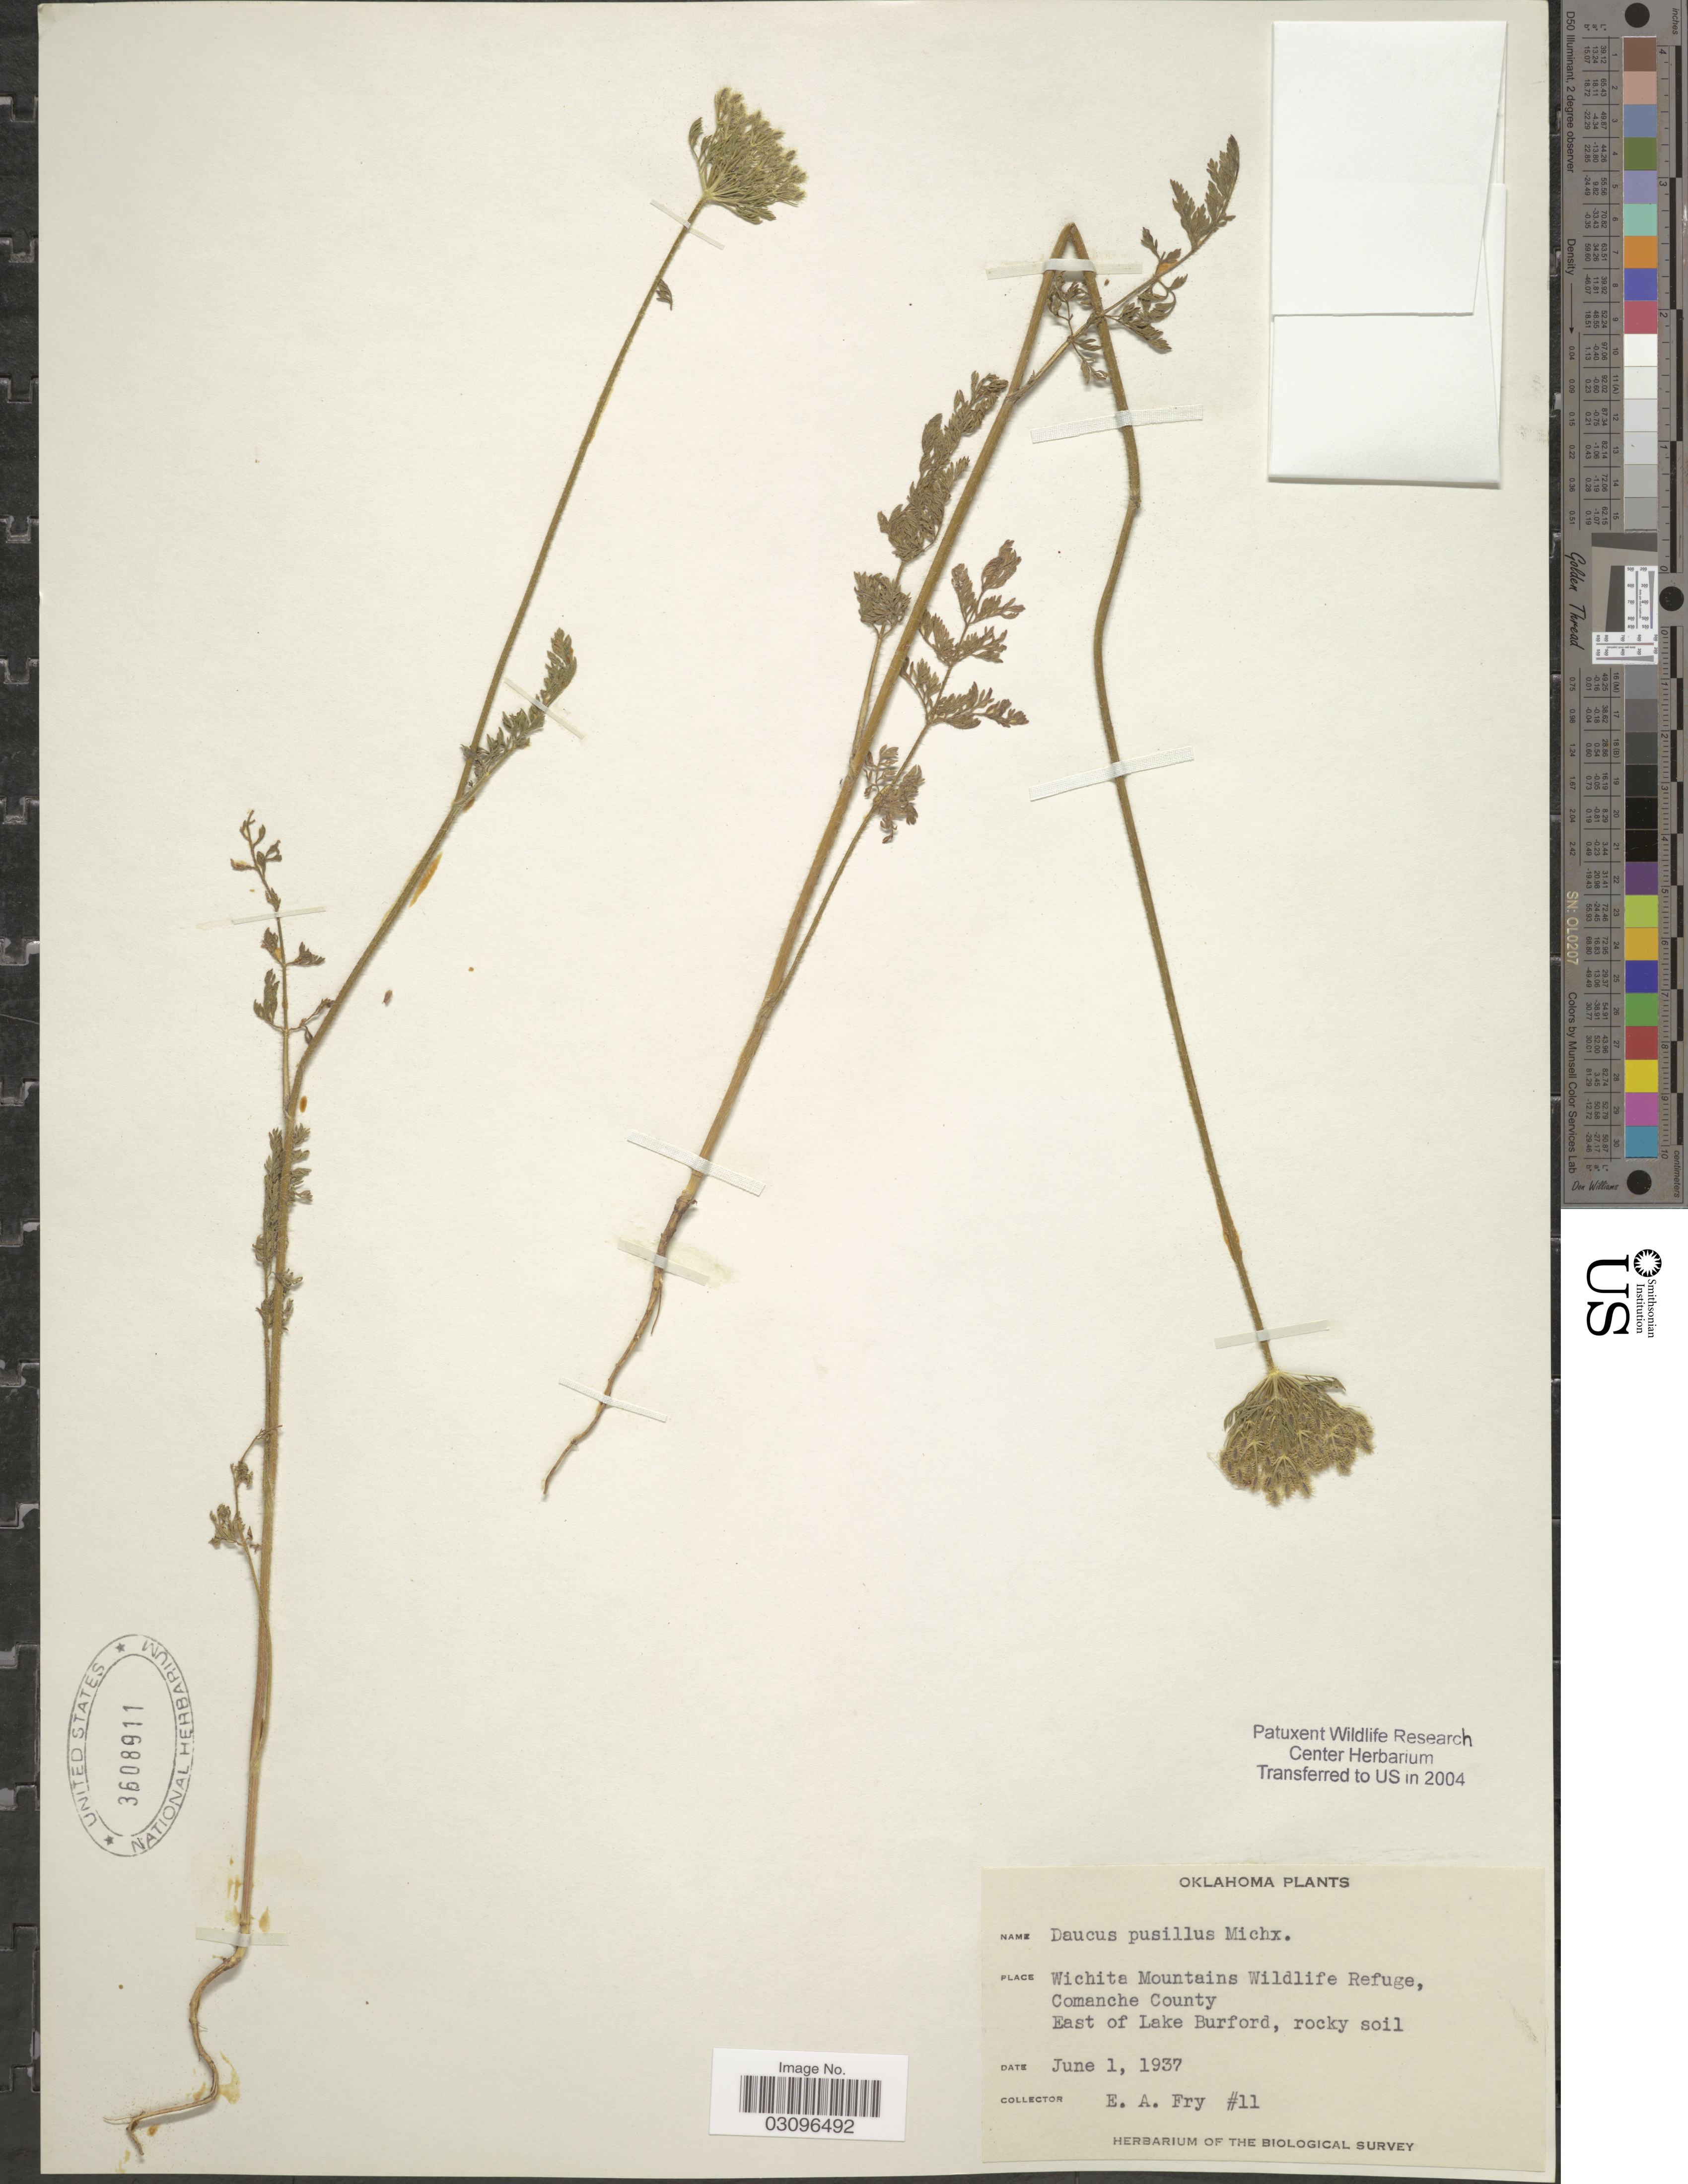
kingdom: Plantae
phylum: Tracheophyta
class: Magnoliopsida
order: Apiales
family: Apiaceae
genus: Daucus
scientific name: Daucus pusillus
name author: Michx.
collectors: E. Fry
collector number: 11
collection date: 1937-06-01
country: United States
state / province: Oklahoma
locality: Wichita Mountains Wildlife Refuge, Comanche County. East of Lake Burford, rocky soil.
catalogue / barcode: US 3608911